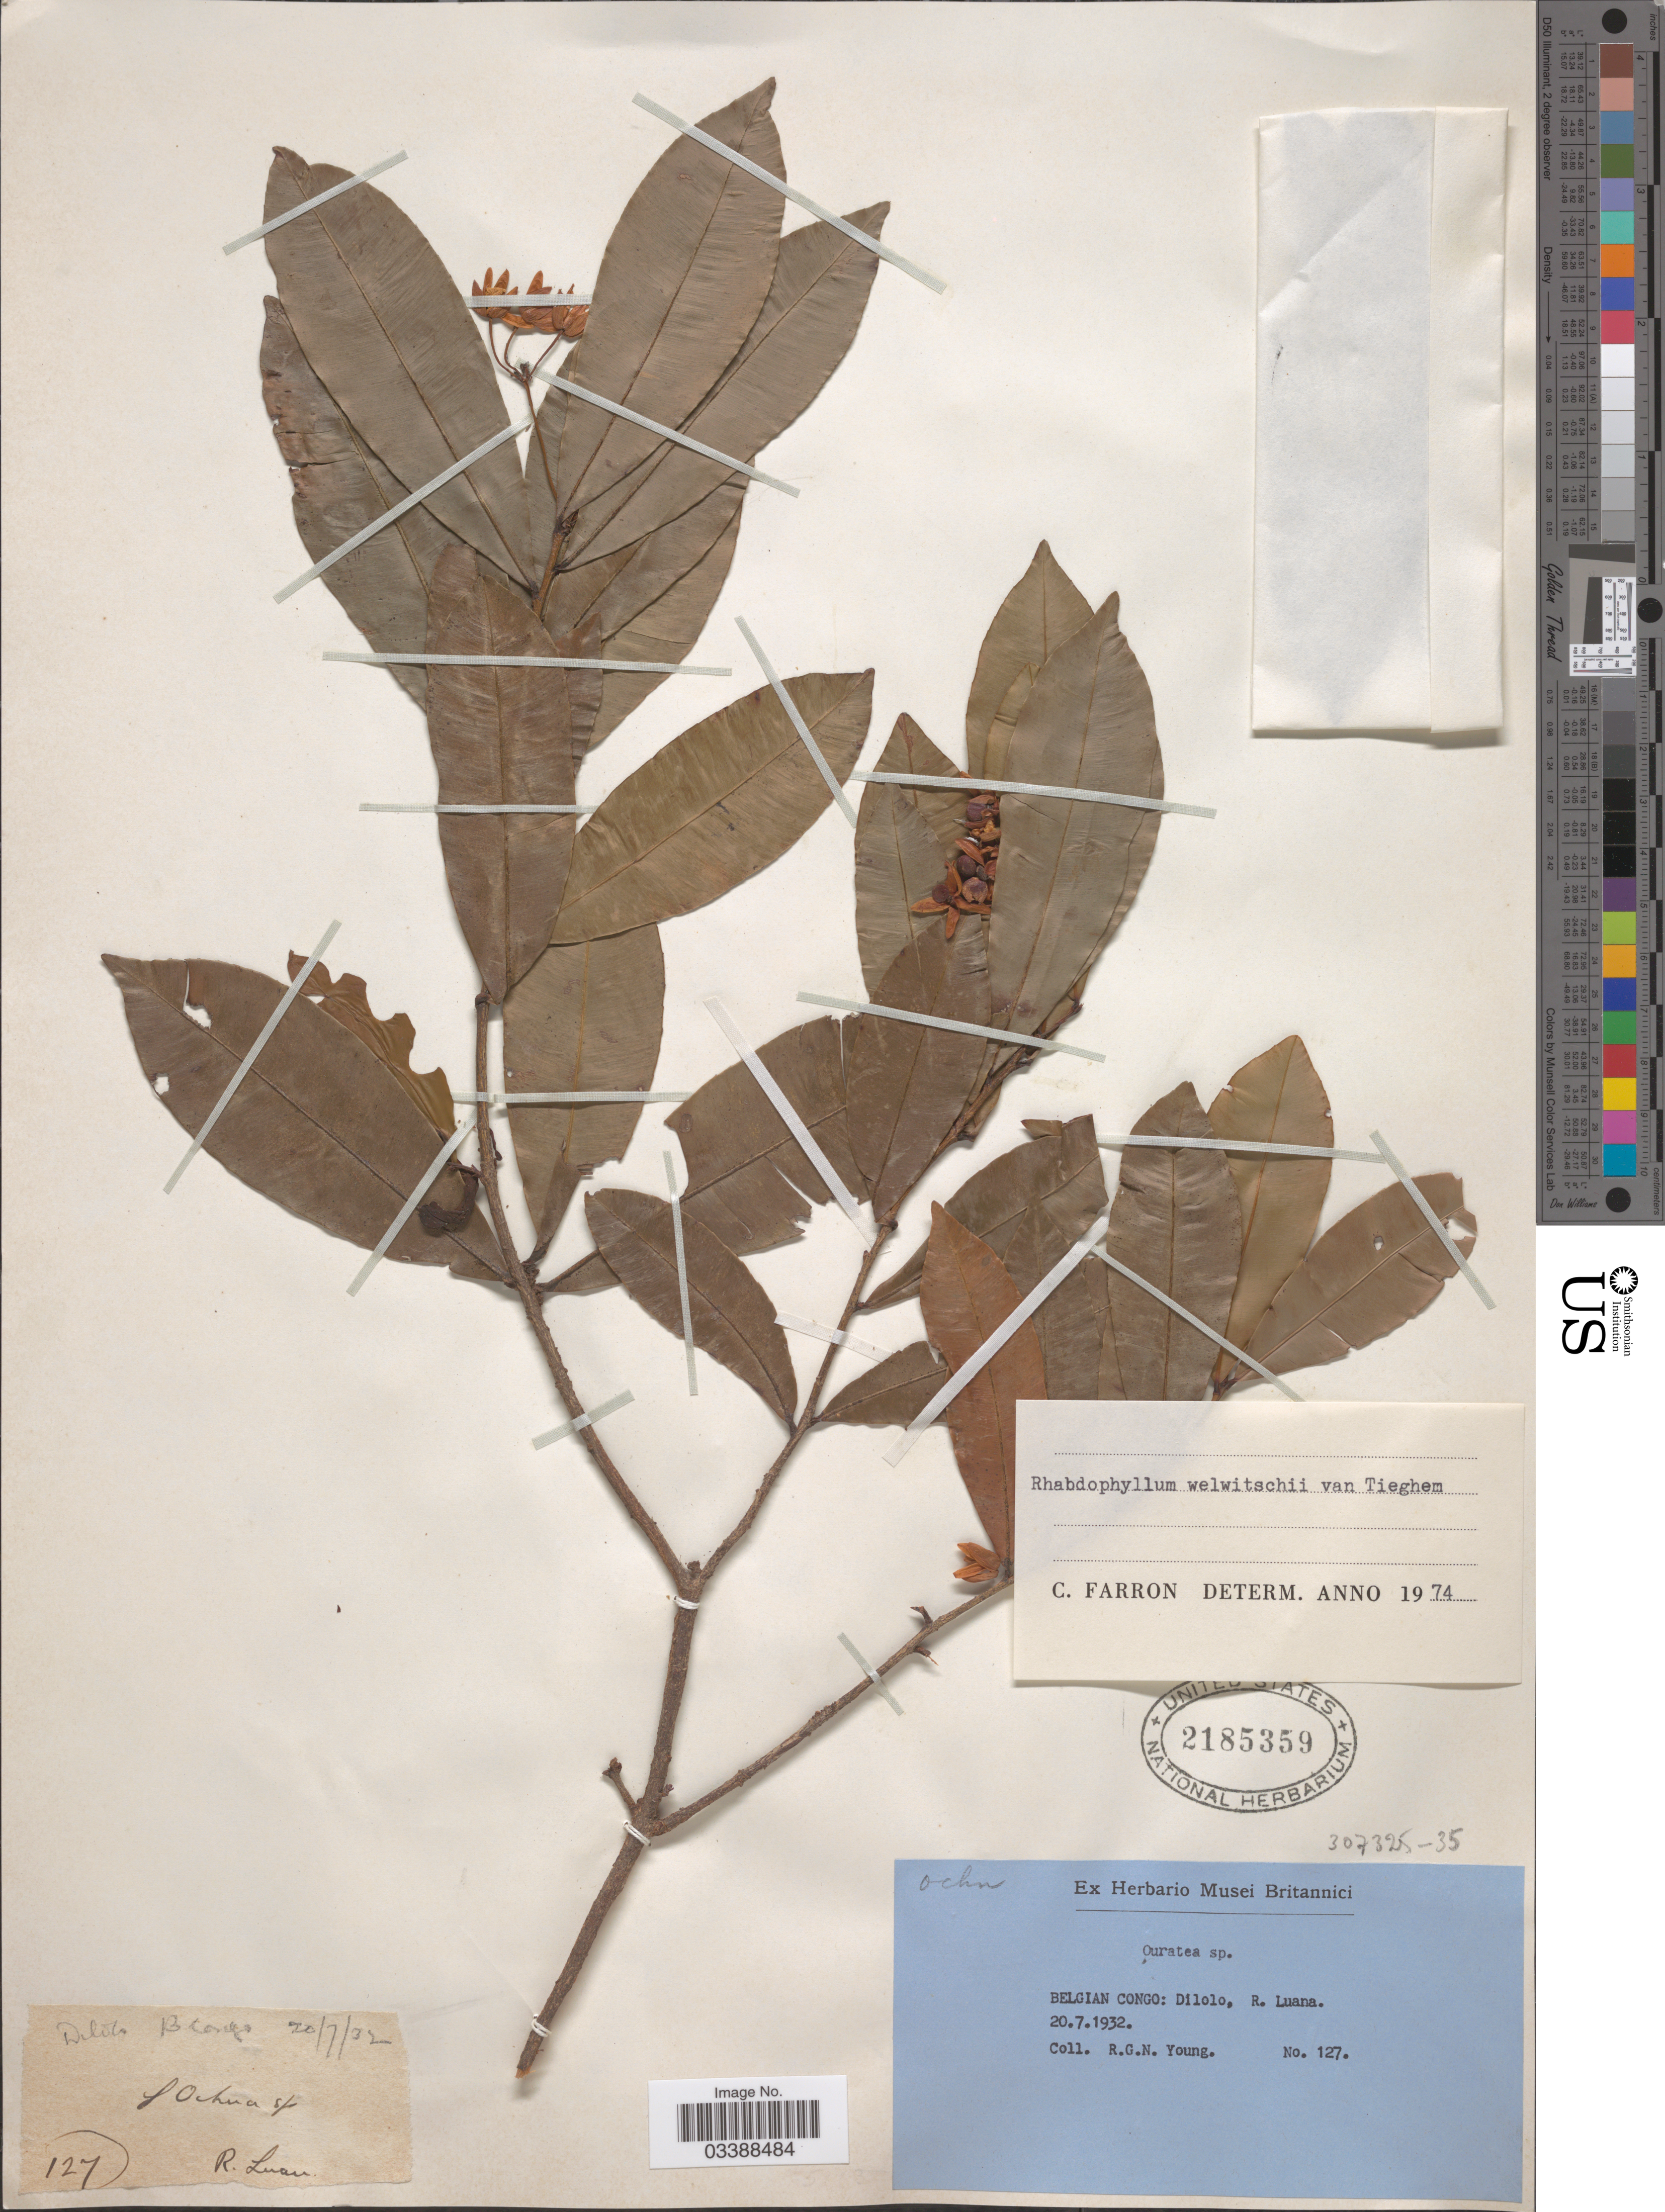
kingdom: Plantae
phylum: Tracheophyta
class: Magnoliopsida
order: Malpighiales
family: Ochnaceae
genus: Rhabdophyllum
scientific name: Rhabdophyllum welwitschii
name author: Tiegh.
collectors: R. Young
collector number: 127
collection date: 1932-07-20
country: Congo, Democratic Republic of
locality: Belgian Congo: Dilolo, R. Luana.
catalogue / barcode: US 2185359